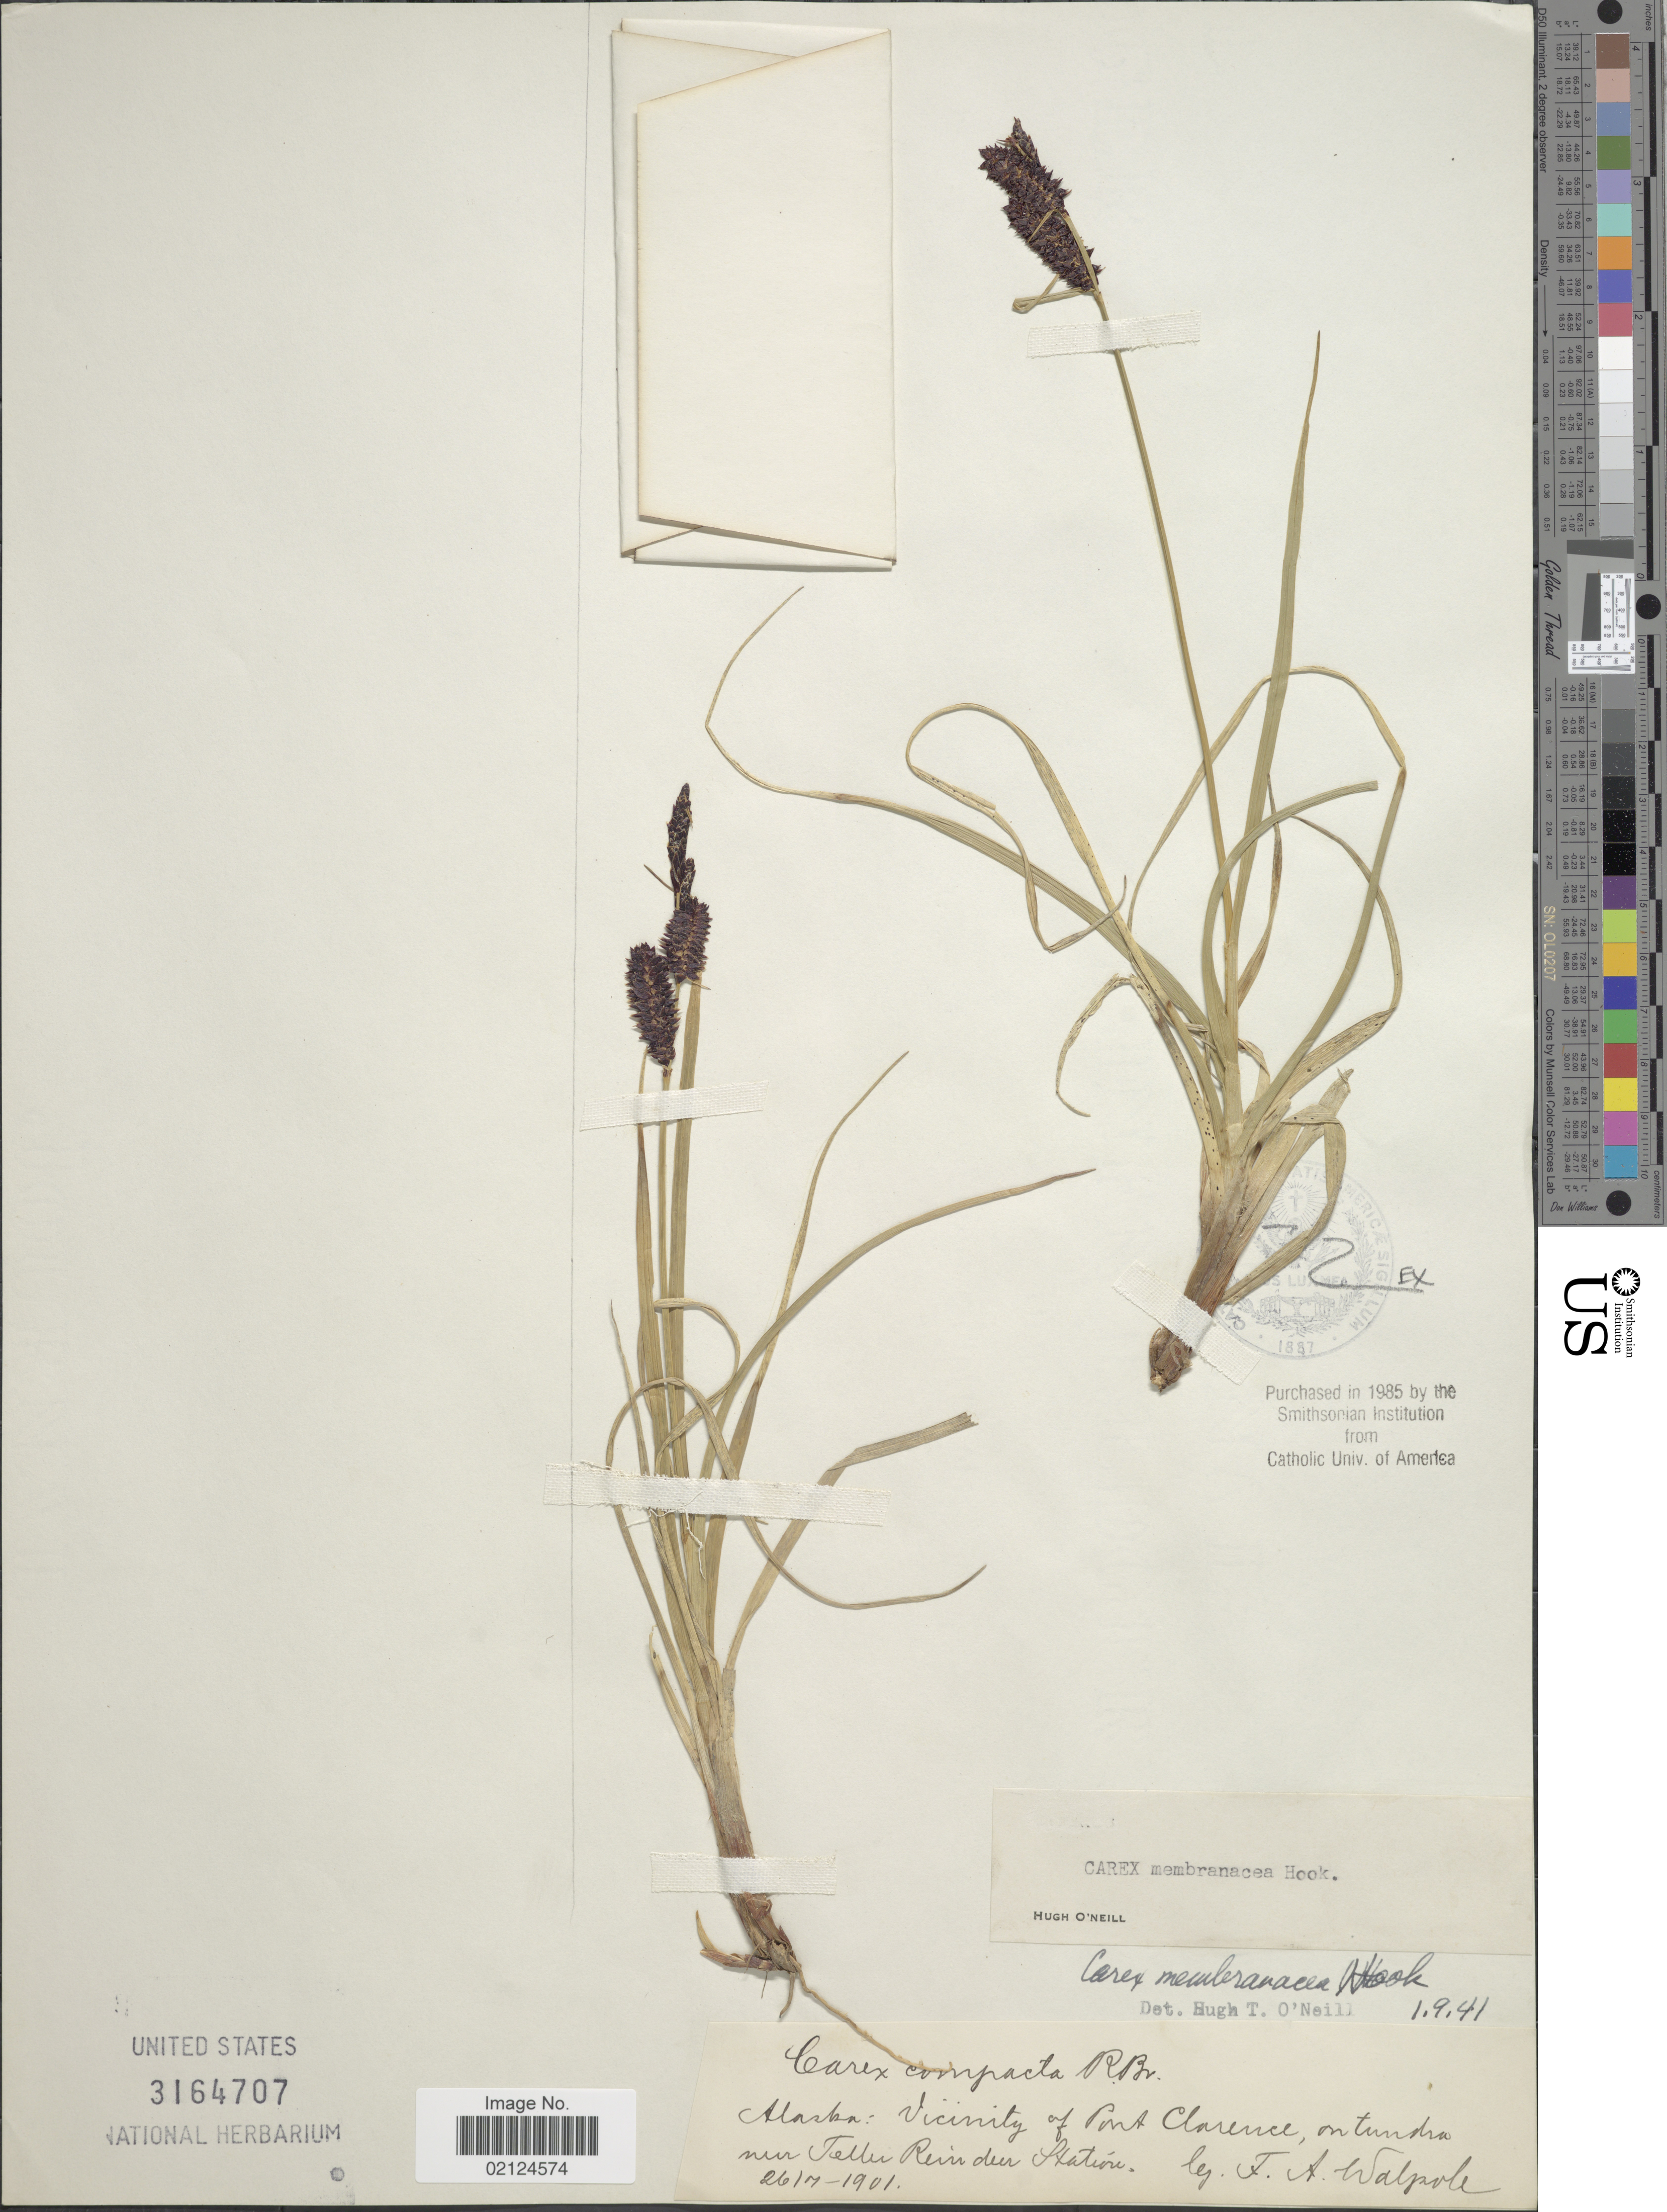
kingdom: Plantae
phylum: Tracheophyta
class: Liliopsida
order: Poales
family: Cyperaceae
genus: Carex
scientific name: Carex membranacea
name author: Hook.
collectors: F. Walpole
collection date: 1901-07-26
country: United States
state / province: Alaska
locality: Vicinity of Port Clarence, on tundra near Teller Reindeer Station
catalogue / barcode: US 3164707